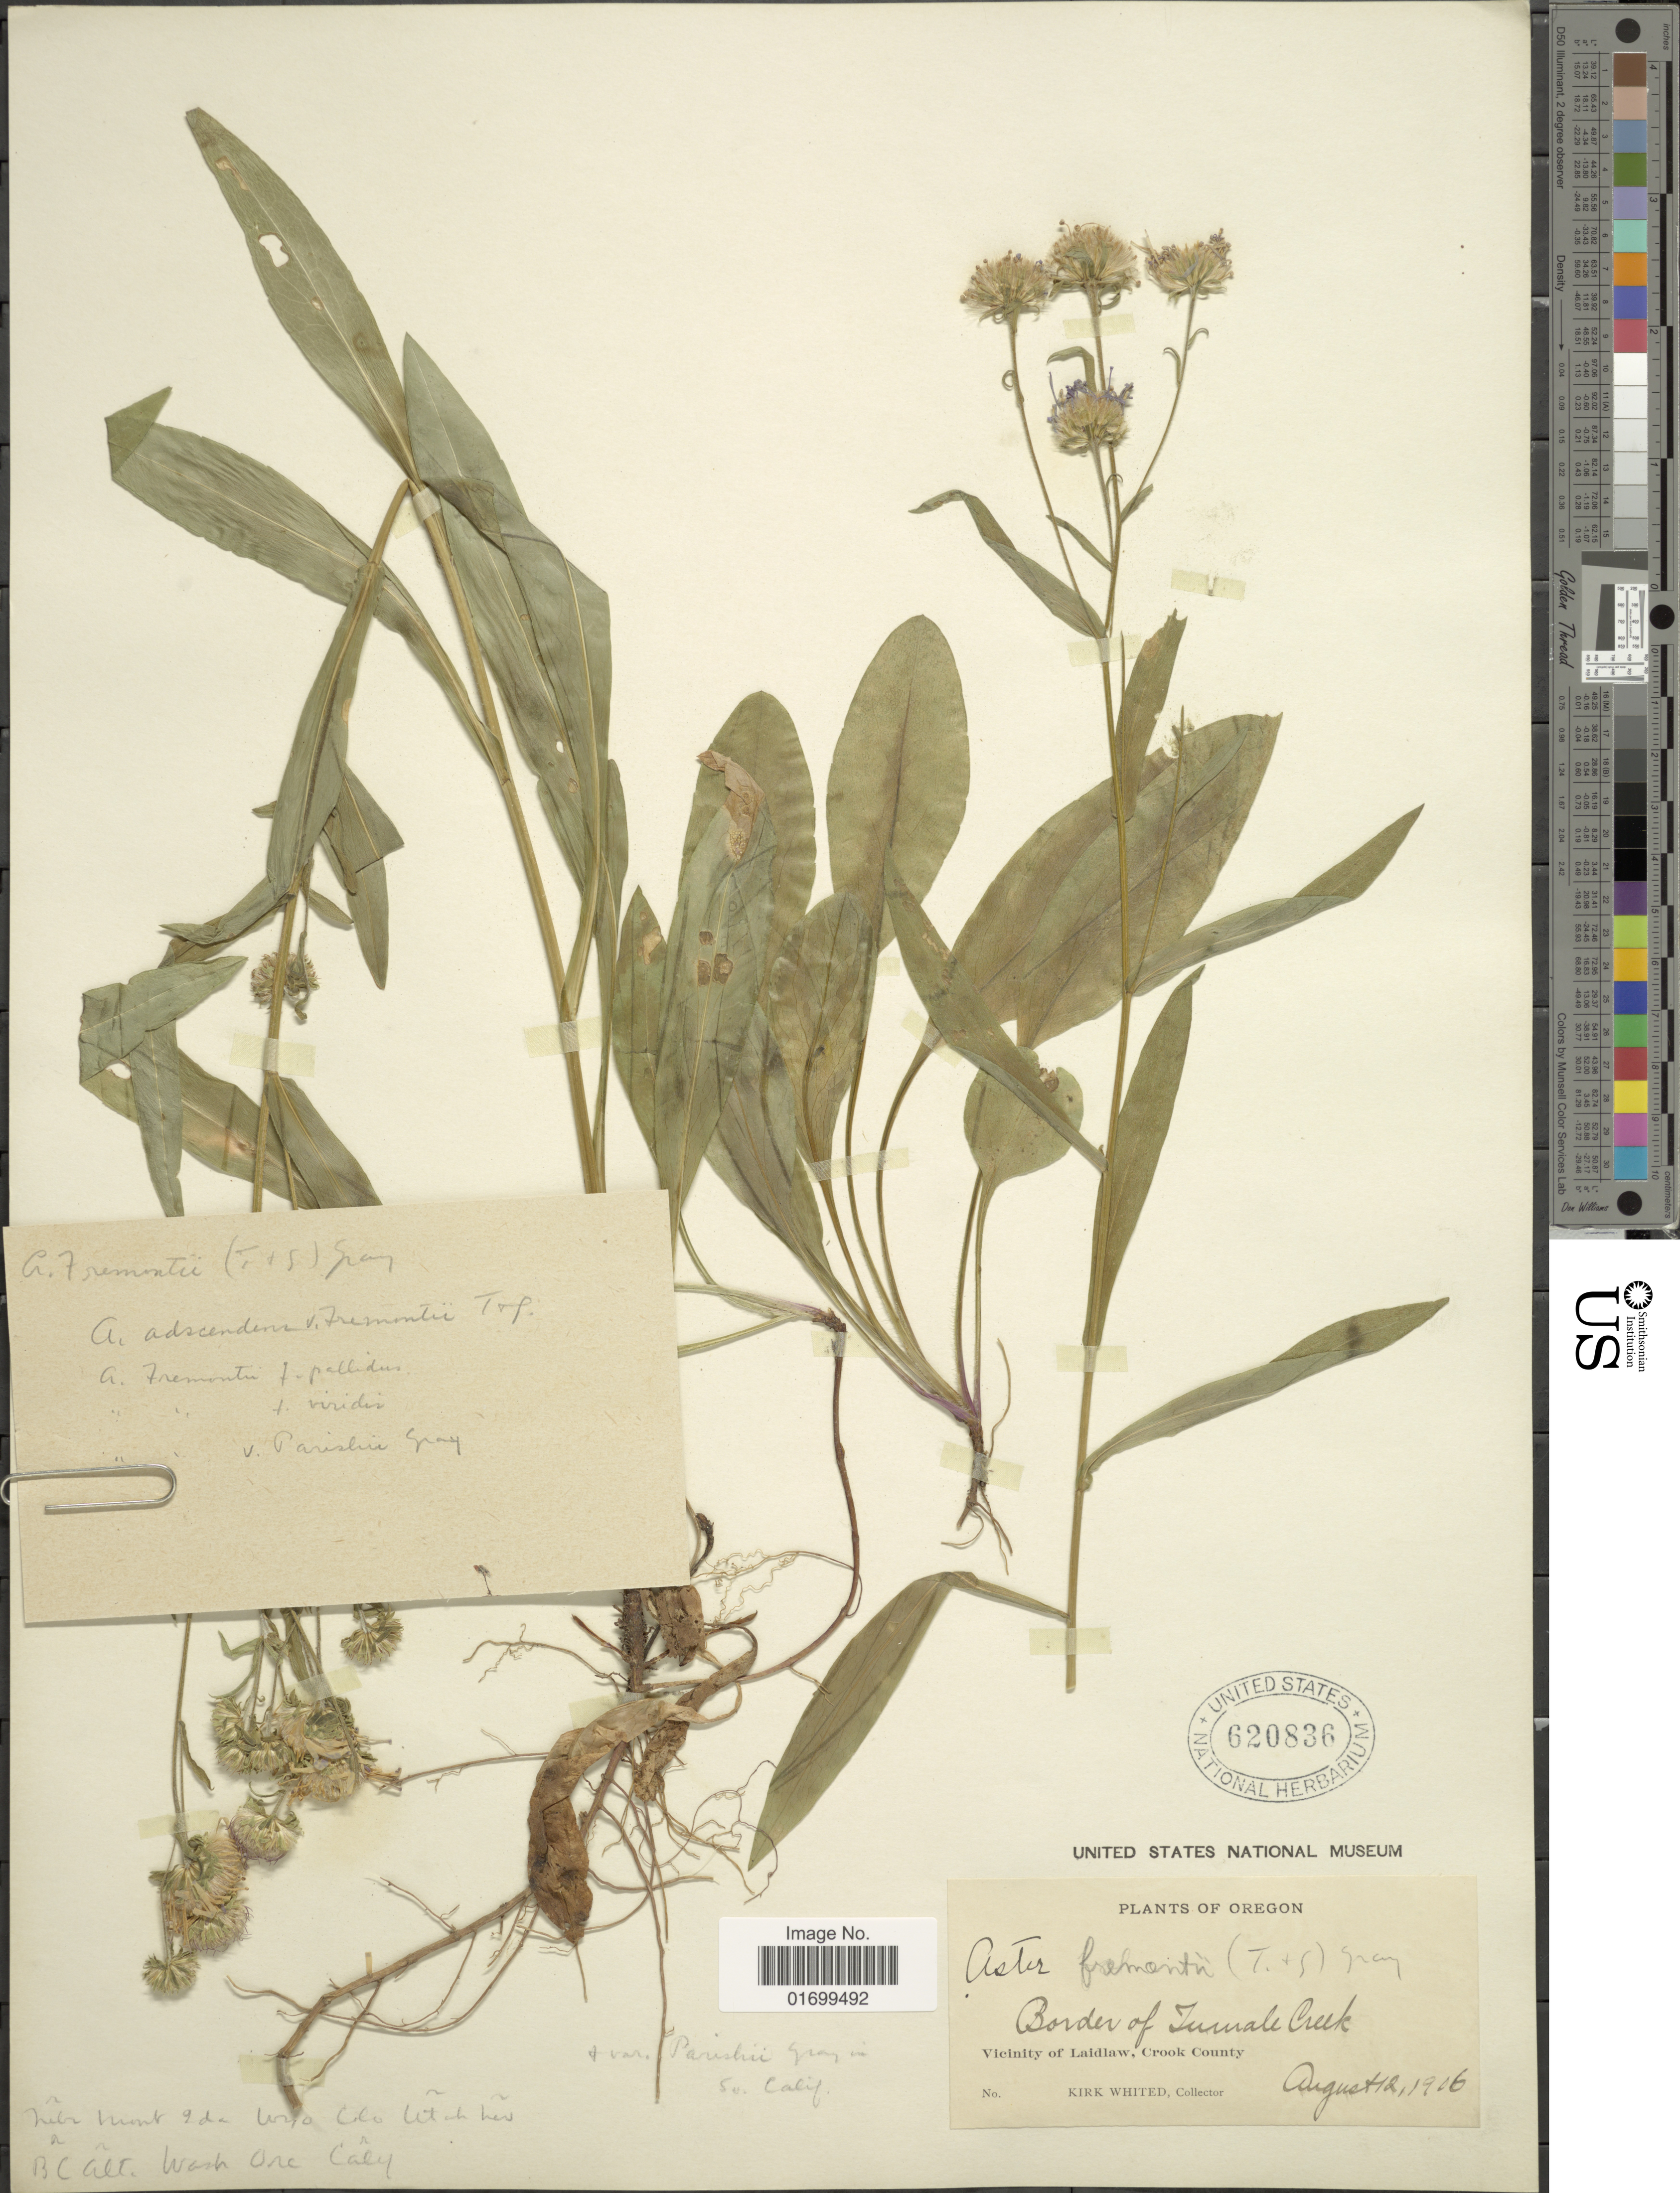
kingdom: Plantae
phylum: Tracheophyta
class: Magnoliopsida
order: Asterales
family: Asteraceae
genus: Symphyotrichum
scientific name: Symphyotrichum spathulatum var. spathulatum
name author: (Lindl.) G.L. Nesom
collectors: K. Whited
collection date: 1916-08-12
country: United States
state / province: Oregon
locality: Border of Turmale Creek, vicinity of Laidlaw, Crook County.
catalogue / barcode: US 620836